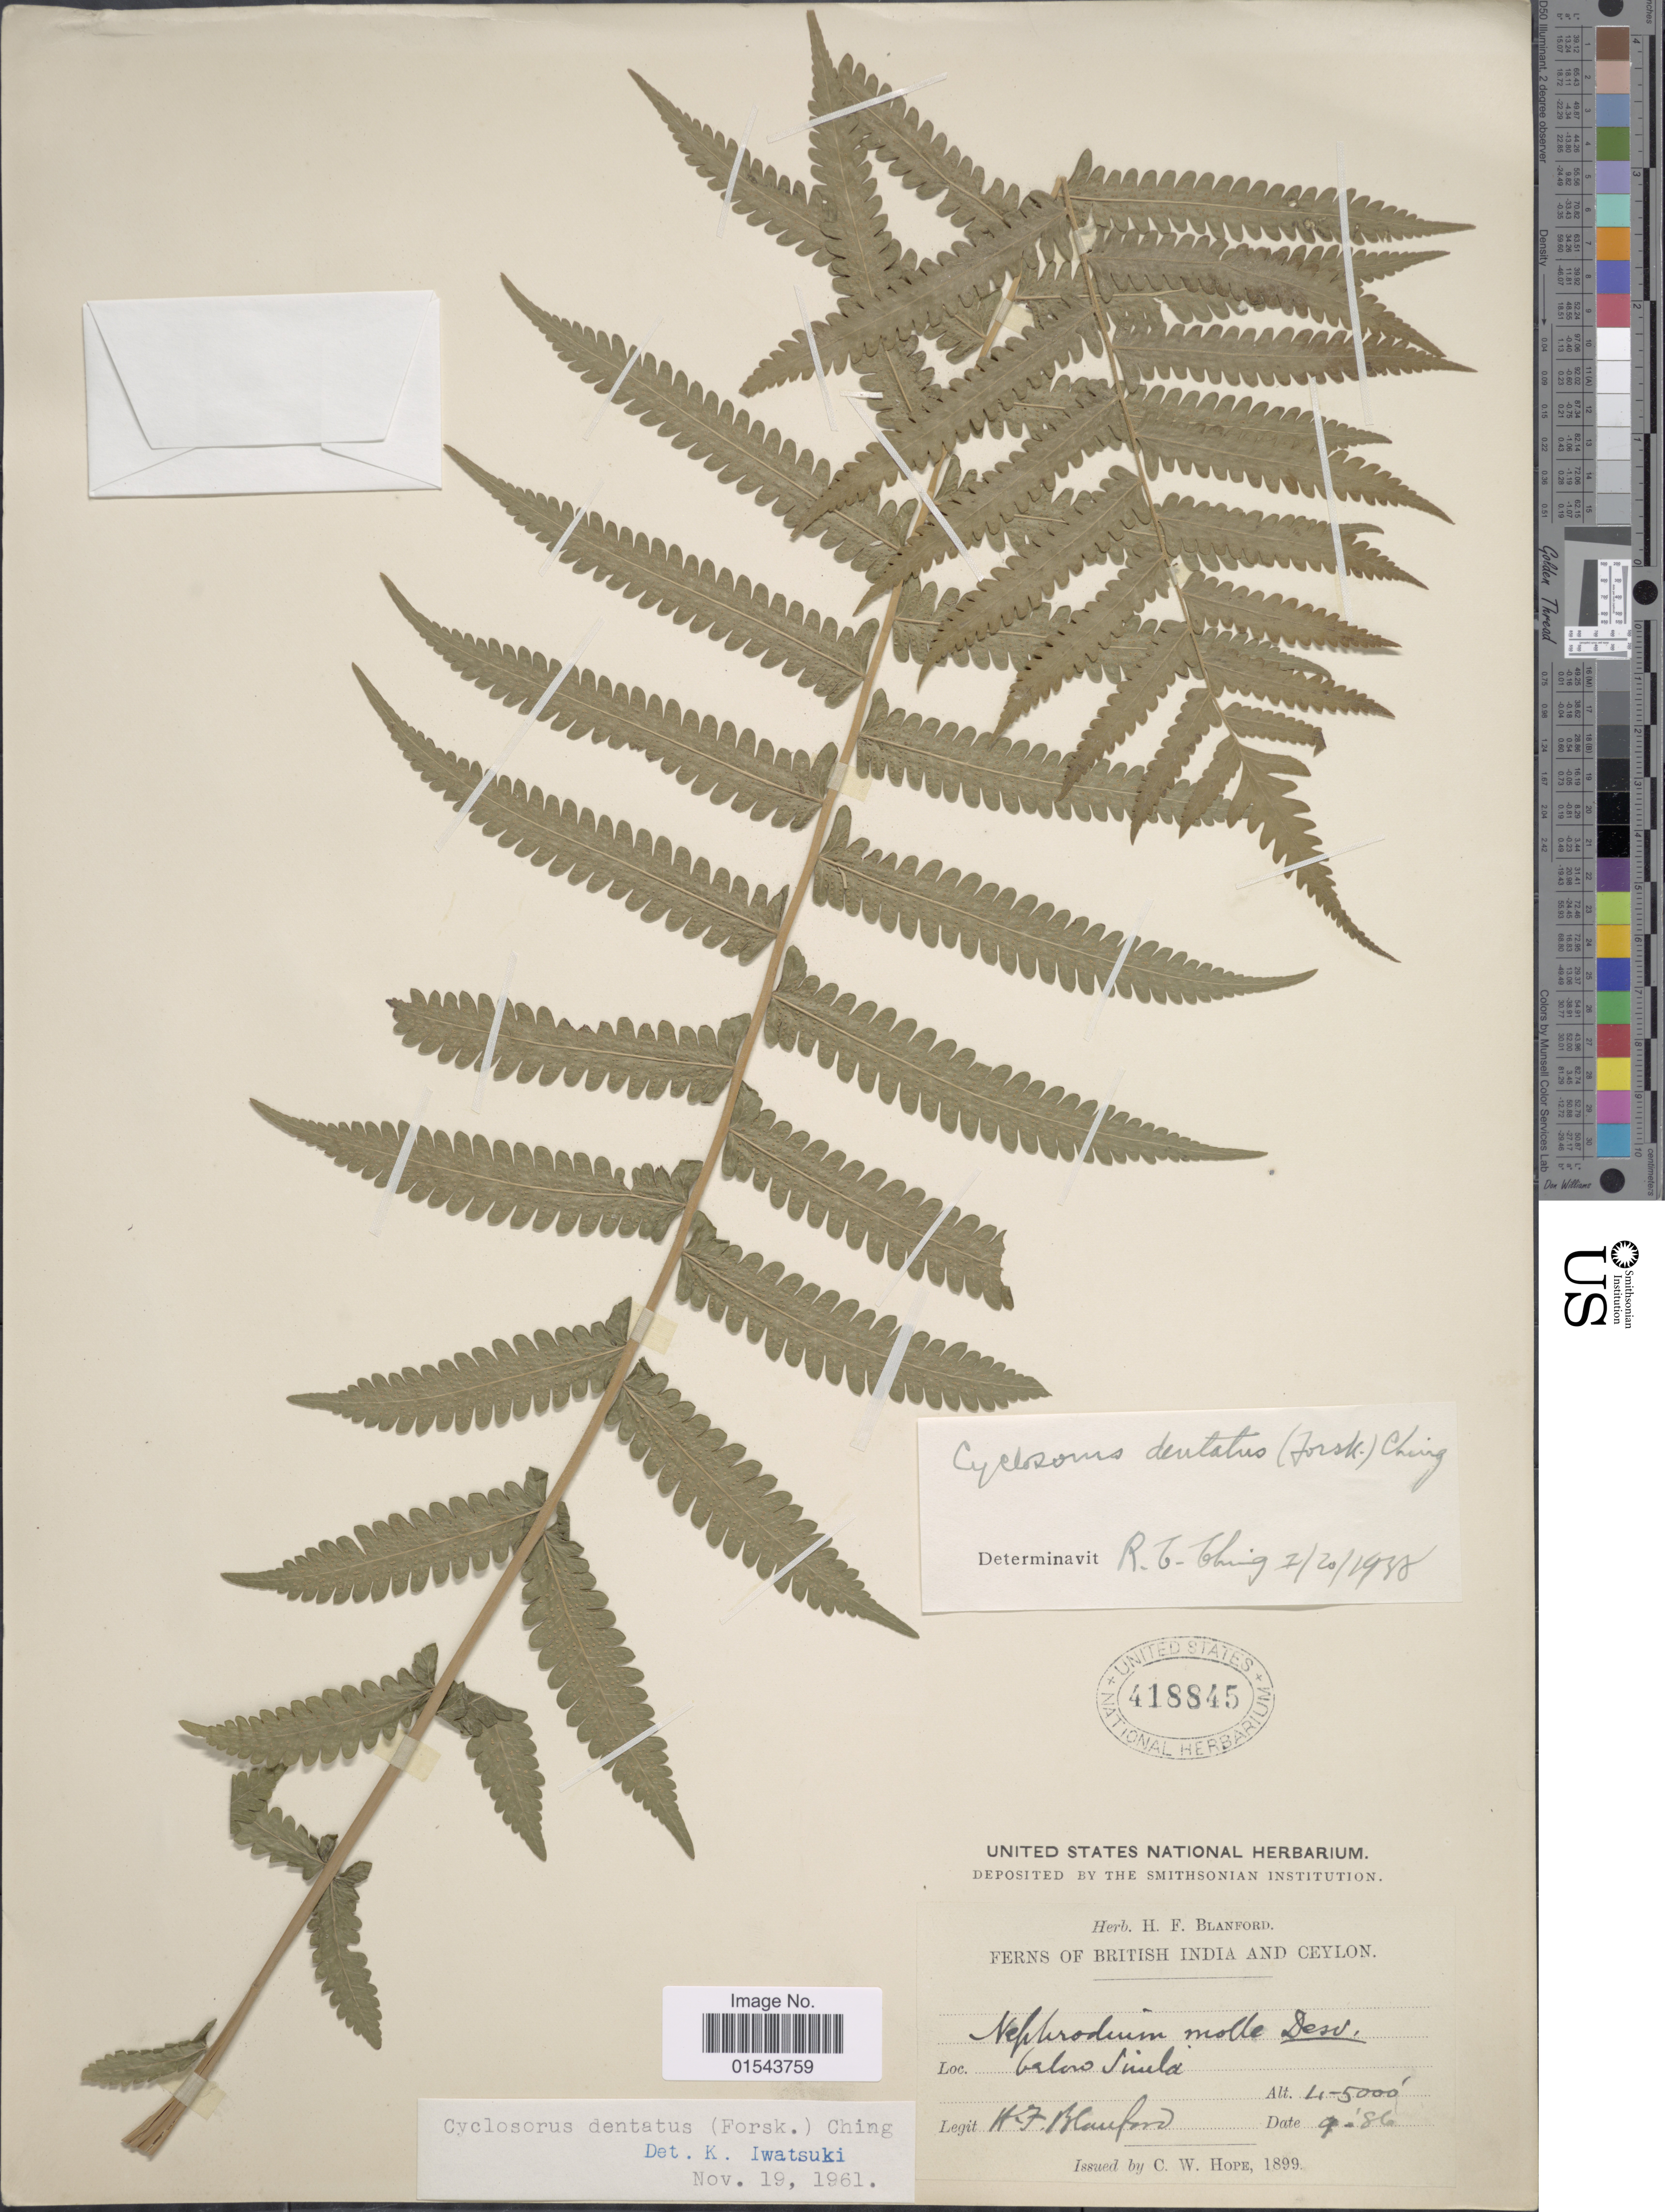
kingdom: Plantae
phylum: Tracheophyta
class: Polypodiopsida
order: Polypodiales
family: Thelypteridaceae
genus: Christella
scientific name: Christella dentata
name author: (Forssk.) Brownsey & Jermy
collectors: H. Blanford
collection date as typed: Transcribed d/m/y: /9/86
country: India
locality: British India and Ceylon. below Simla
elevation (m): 1219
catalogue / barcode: US 418845